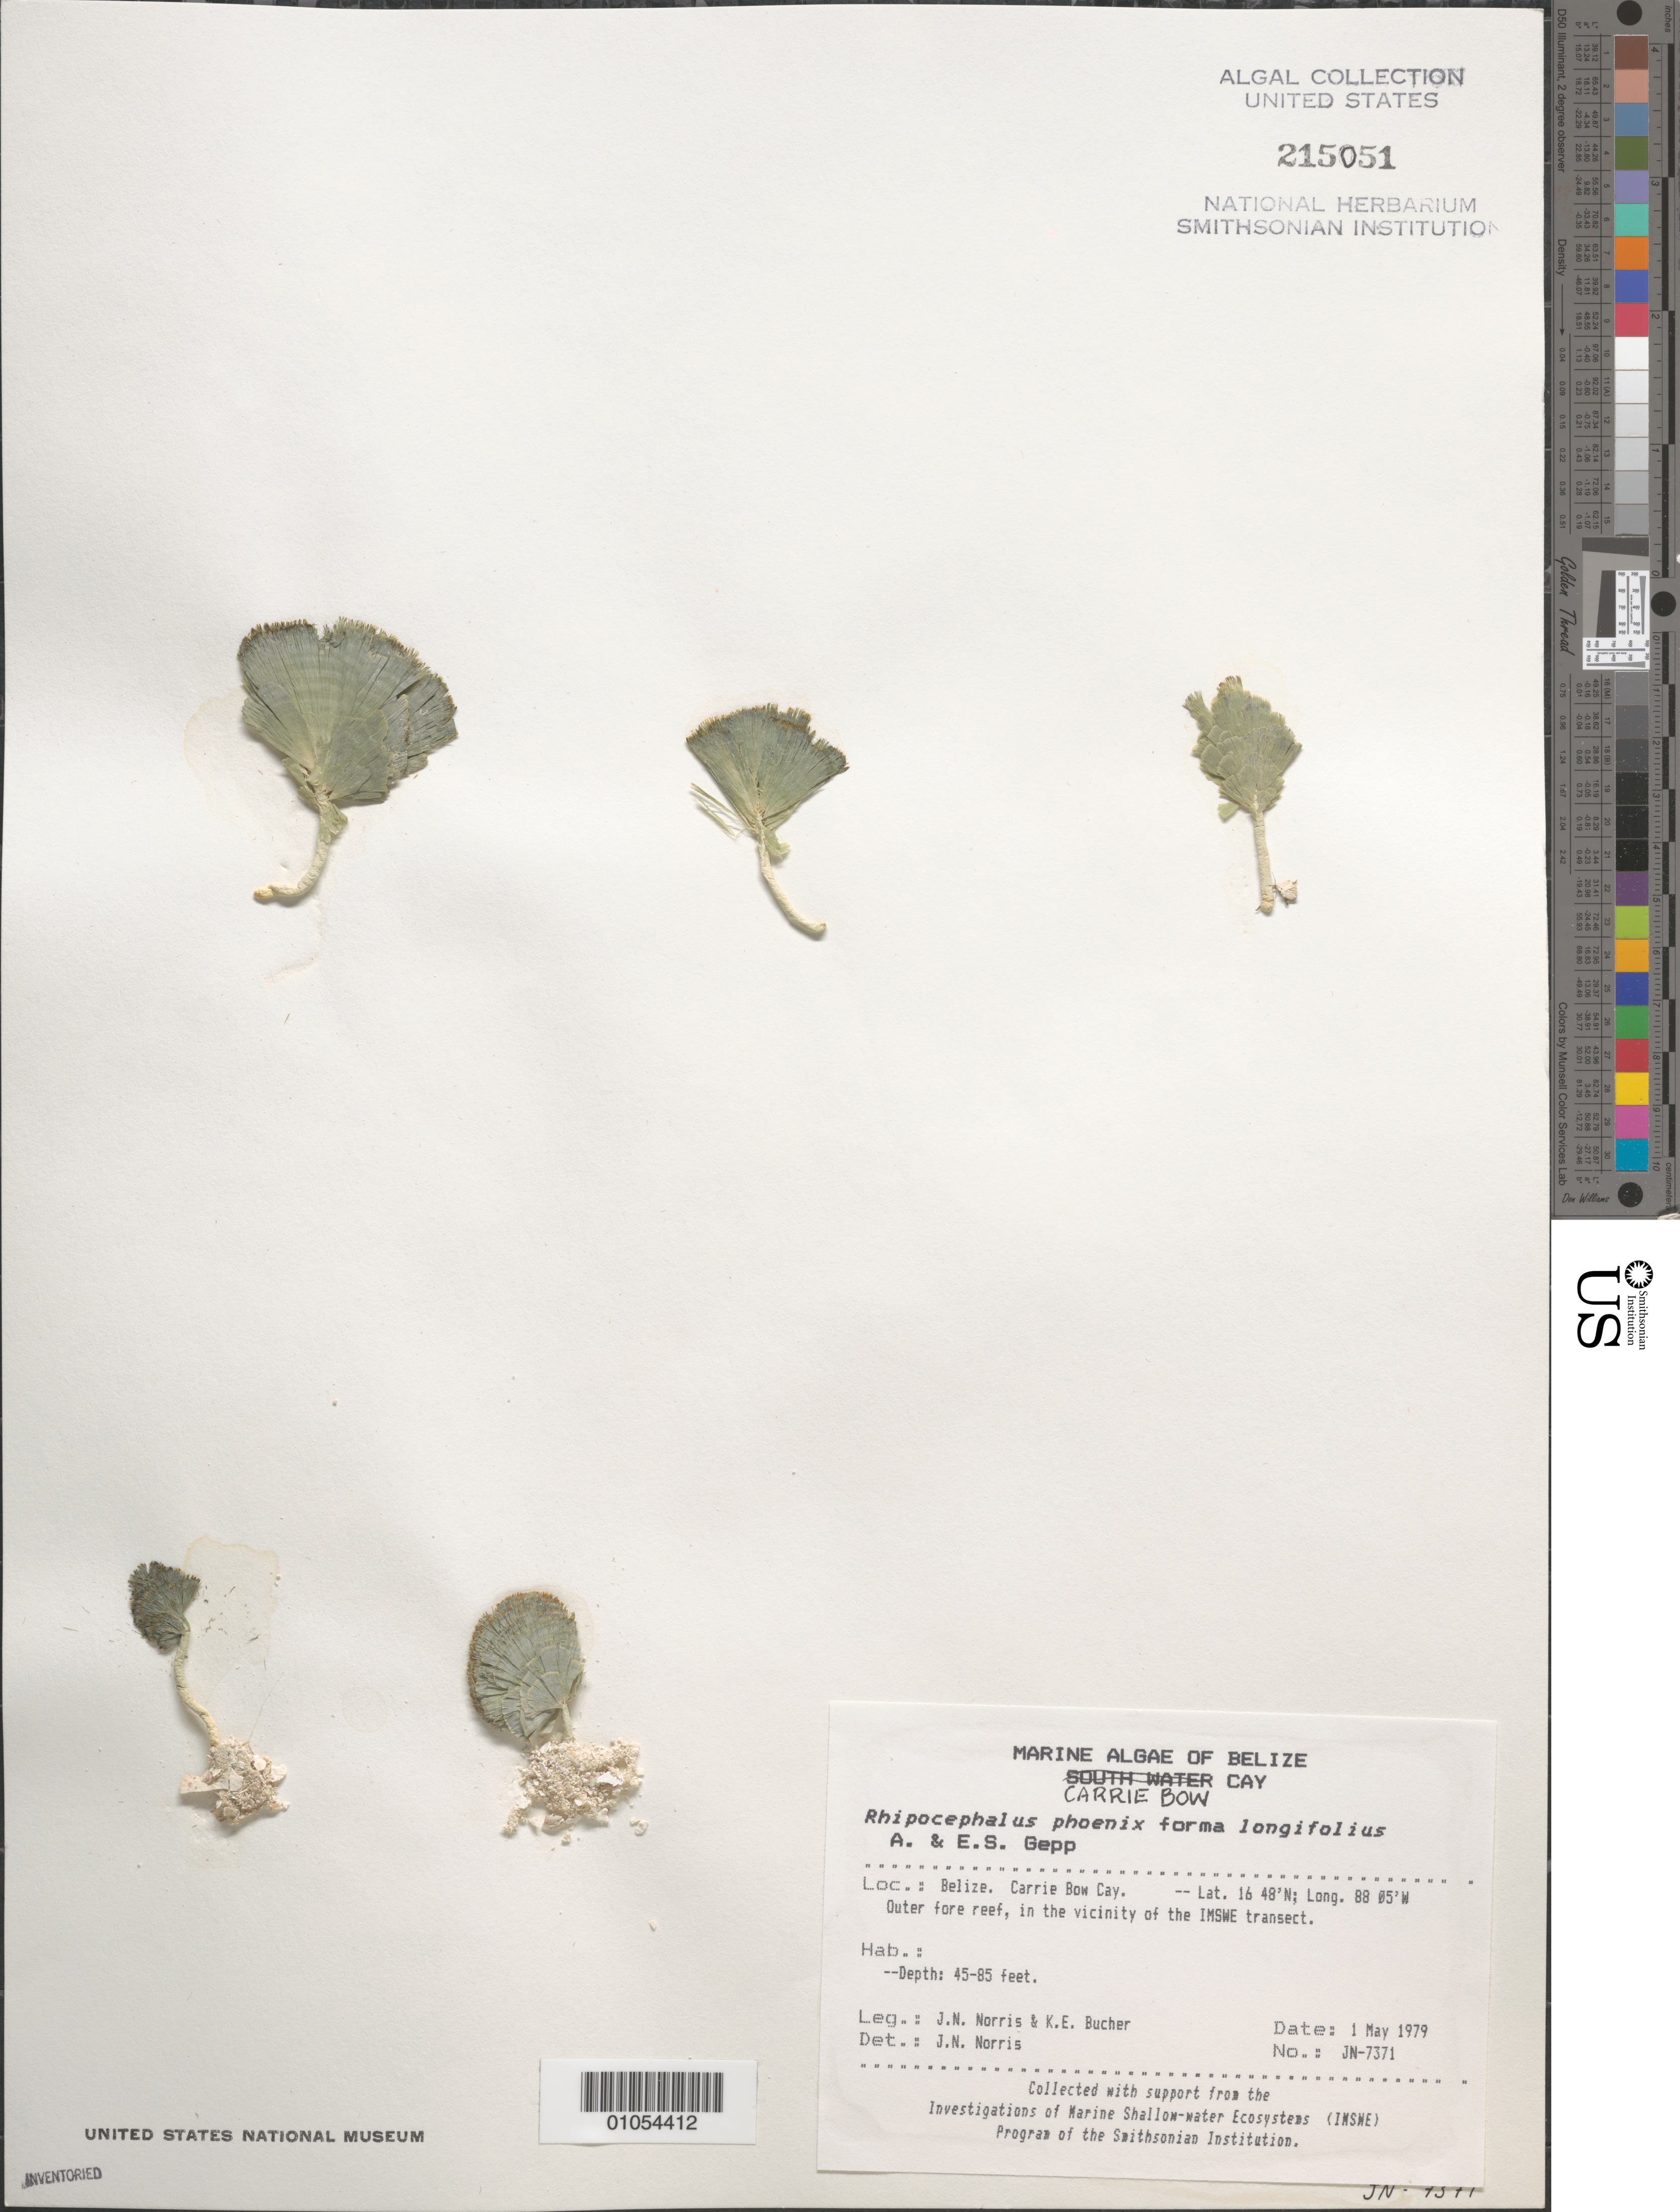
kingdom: Plantae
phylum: Chlorophyta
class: Ulvophyceae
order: Bryopsidales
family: Udoteaceae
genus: Rhipocephalus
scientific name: Rhipocephalus phoenix f. longifolius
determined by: Norris, James N.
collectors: J. N. Norris & K. E. Bucher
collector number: JN-7371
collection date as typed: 01 May 1979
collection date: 1979-05-01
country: Belize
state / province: Stann Creek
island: Carrie Bow Cay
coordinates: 16 48'N, 88 05'W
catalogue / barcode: US 215051